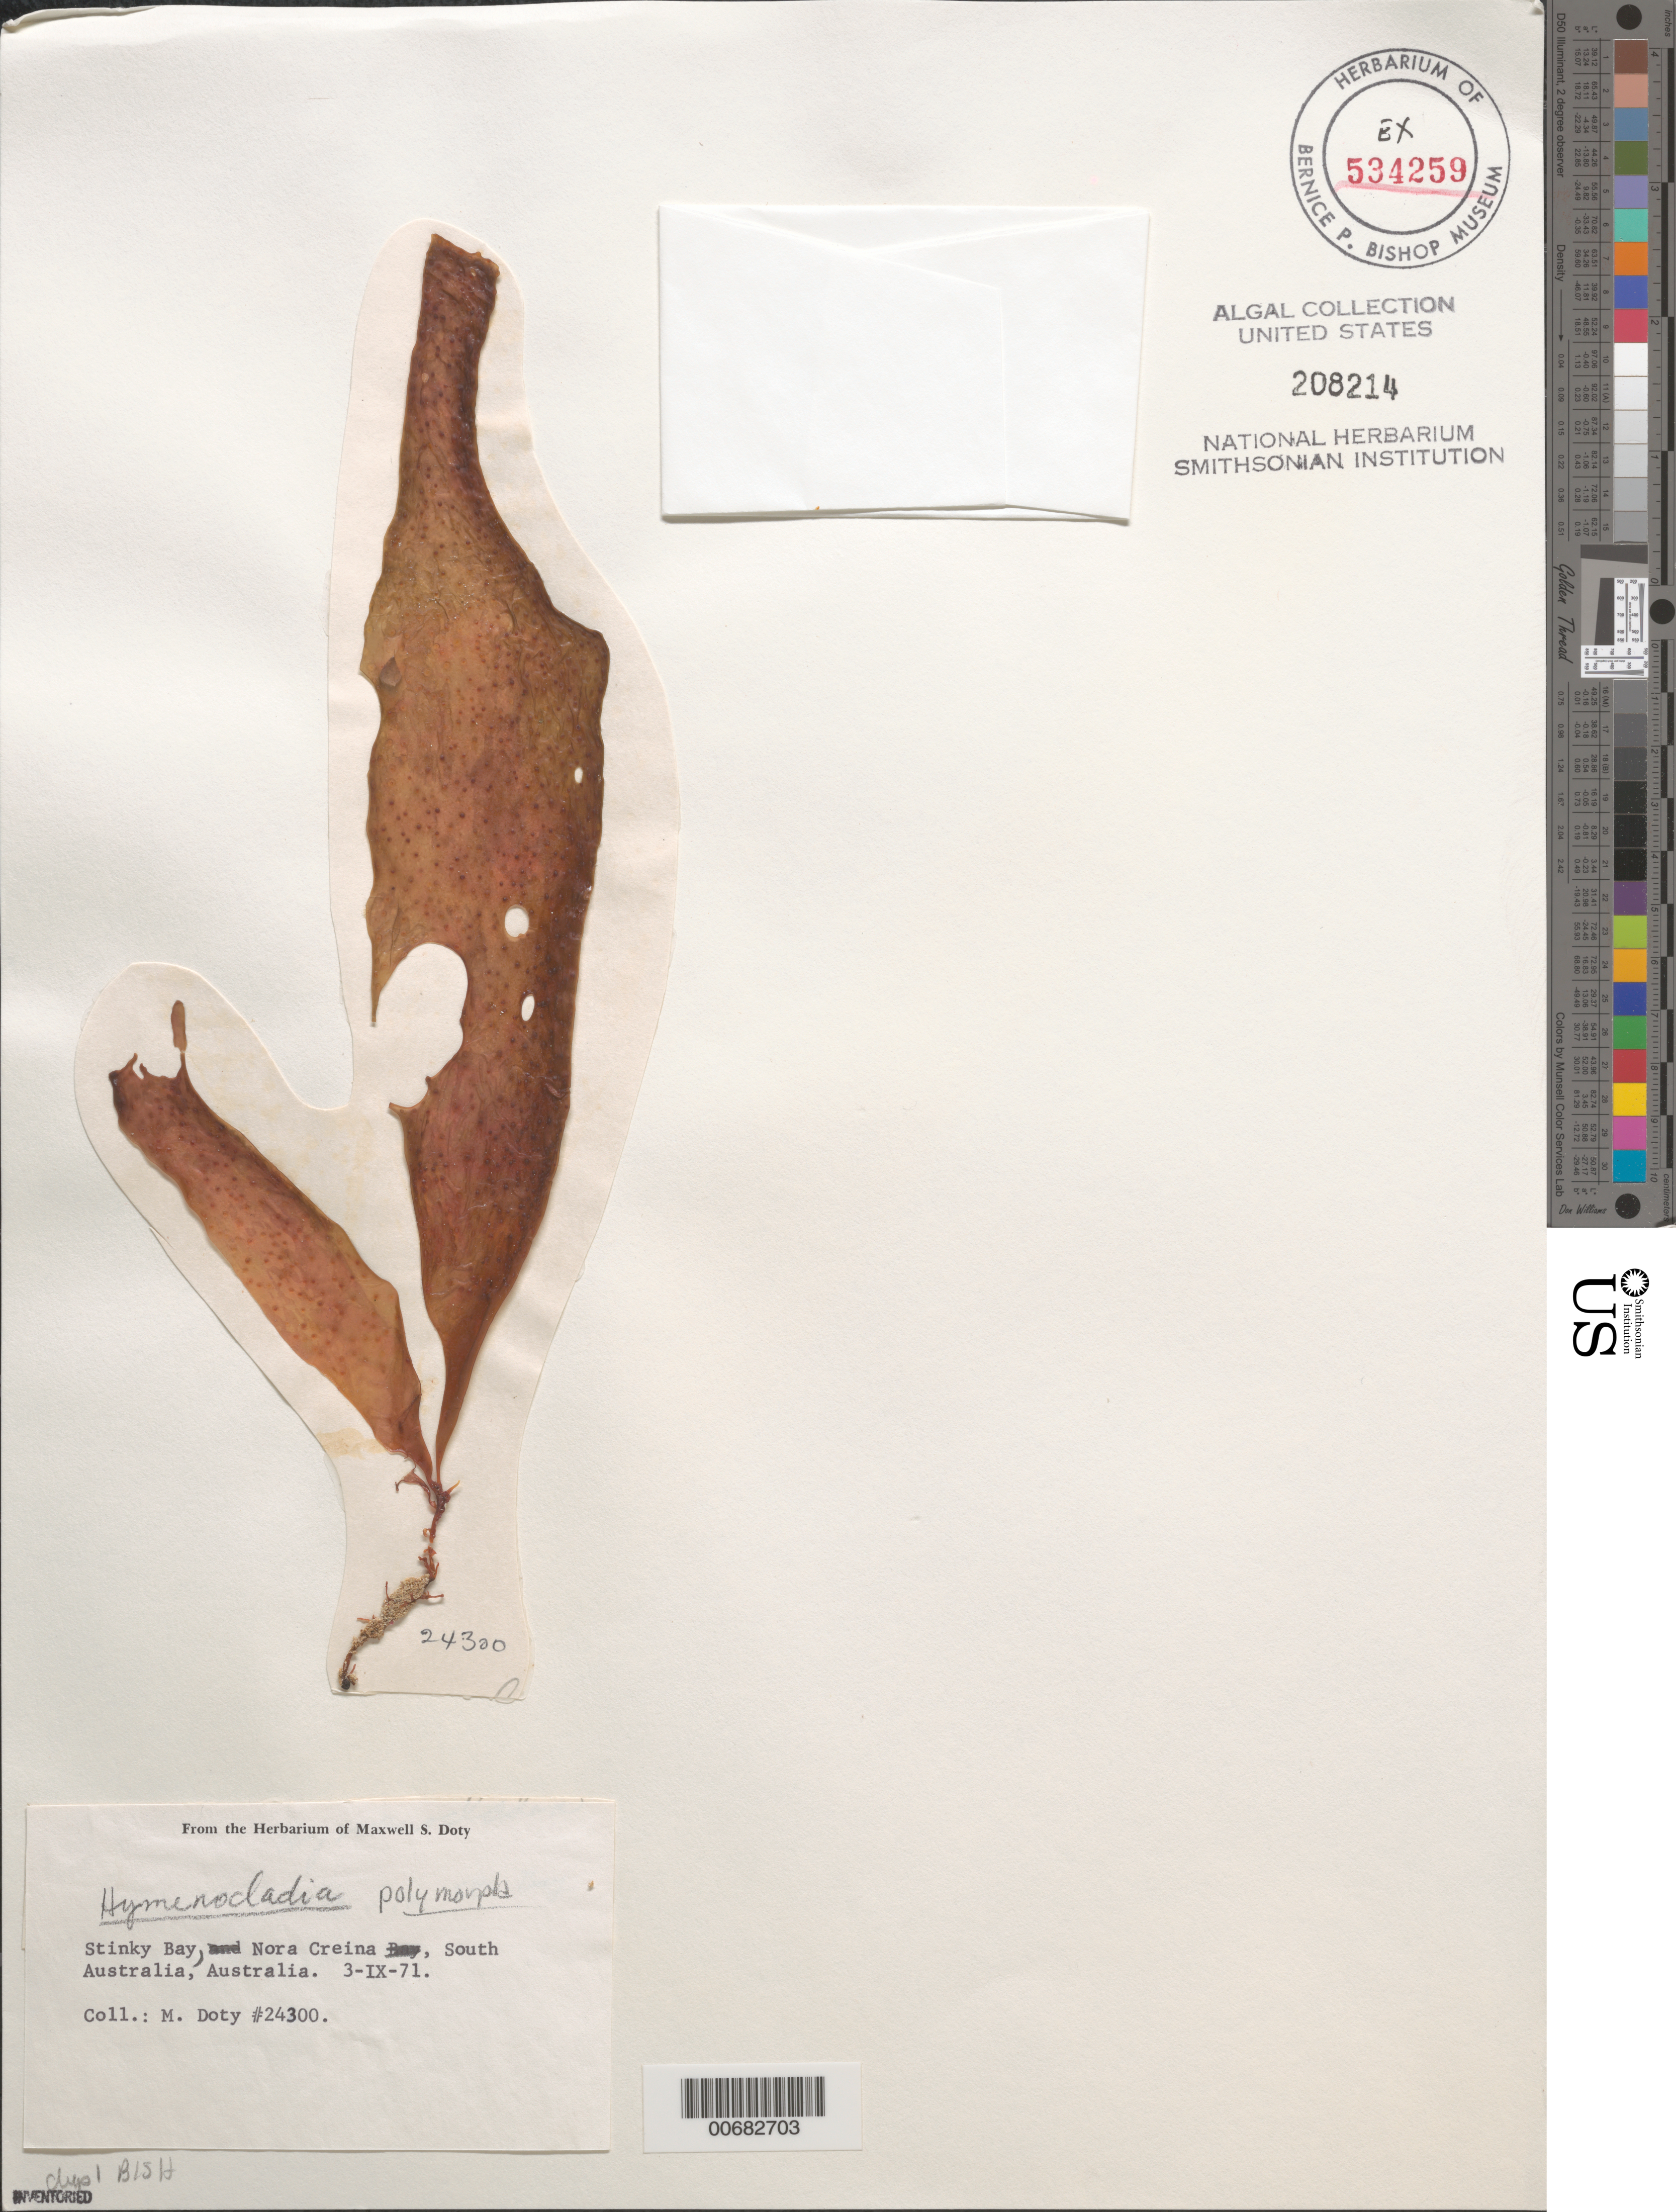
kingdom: Plantae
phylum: Rhodophyta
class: Florideophyceae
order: Rhodymeniales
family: Hymenocladiaceae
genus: Hymenocladia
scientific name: Hymenocladia chondricola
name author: (Sonder) J.A. Lewis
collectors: M. S. Doty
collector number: MSD 24300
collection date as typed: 03 Sep 1971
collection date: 1971-09-03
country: Australia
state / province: South Australia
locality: Stinky Bay, Nora Creina ("Stinky Bay and Nora Creina Bay")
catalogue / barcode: US 208214